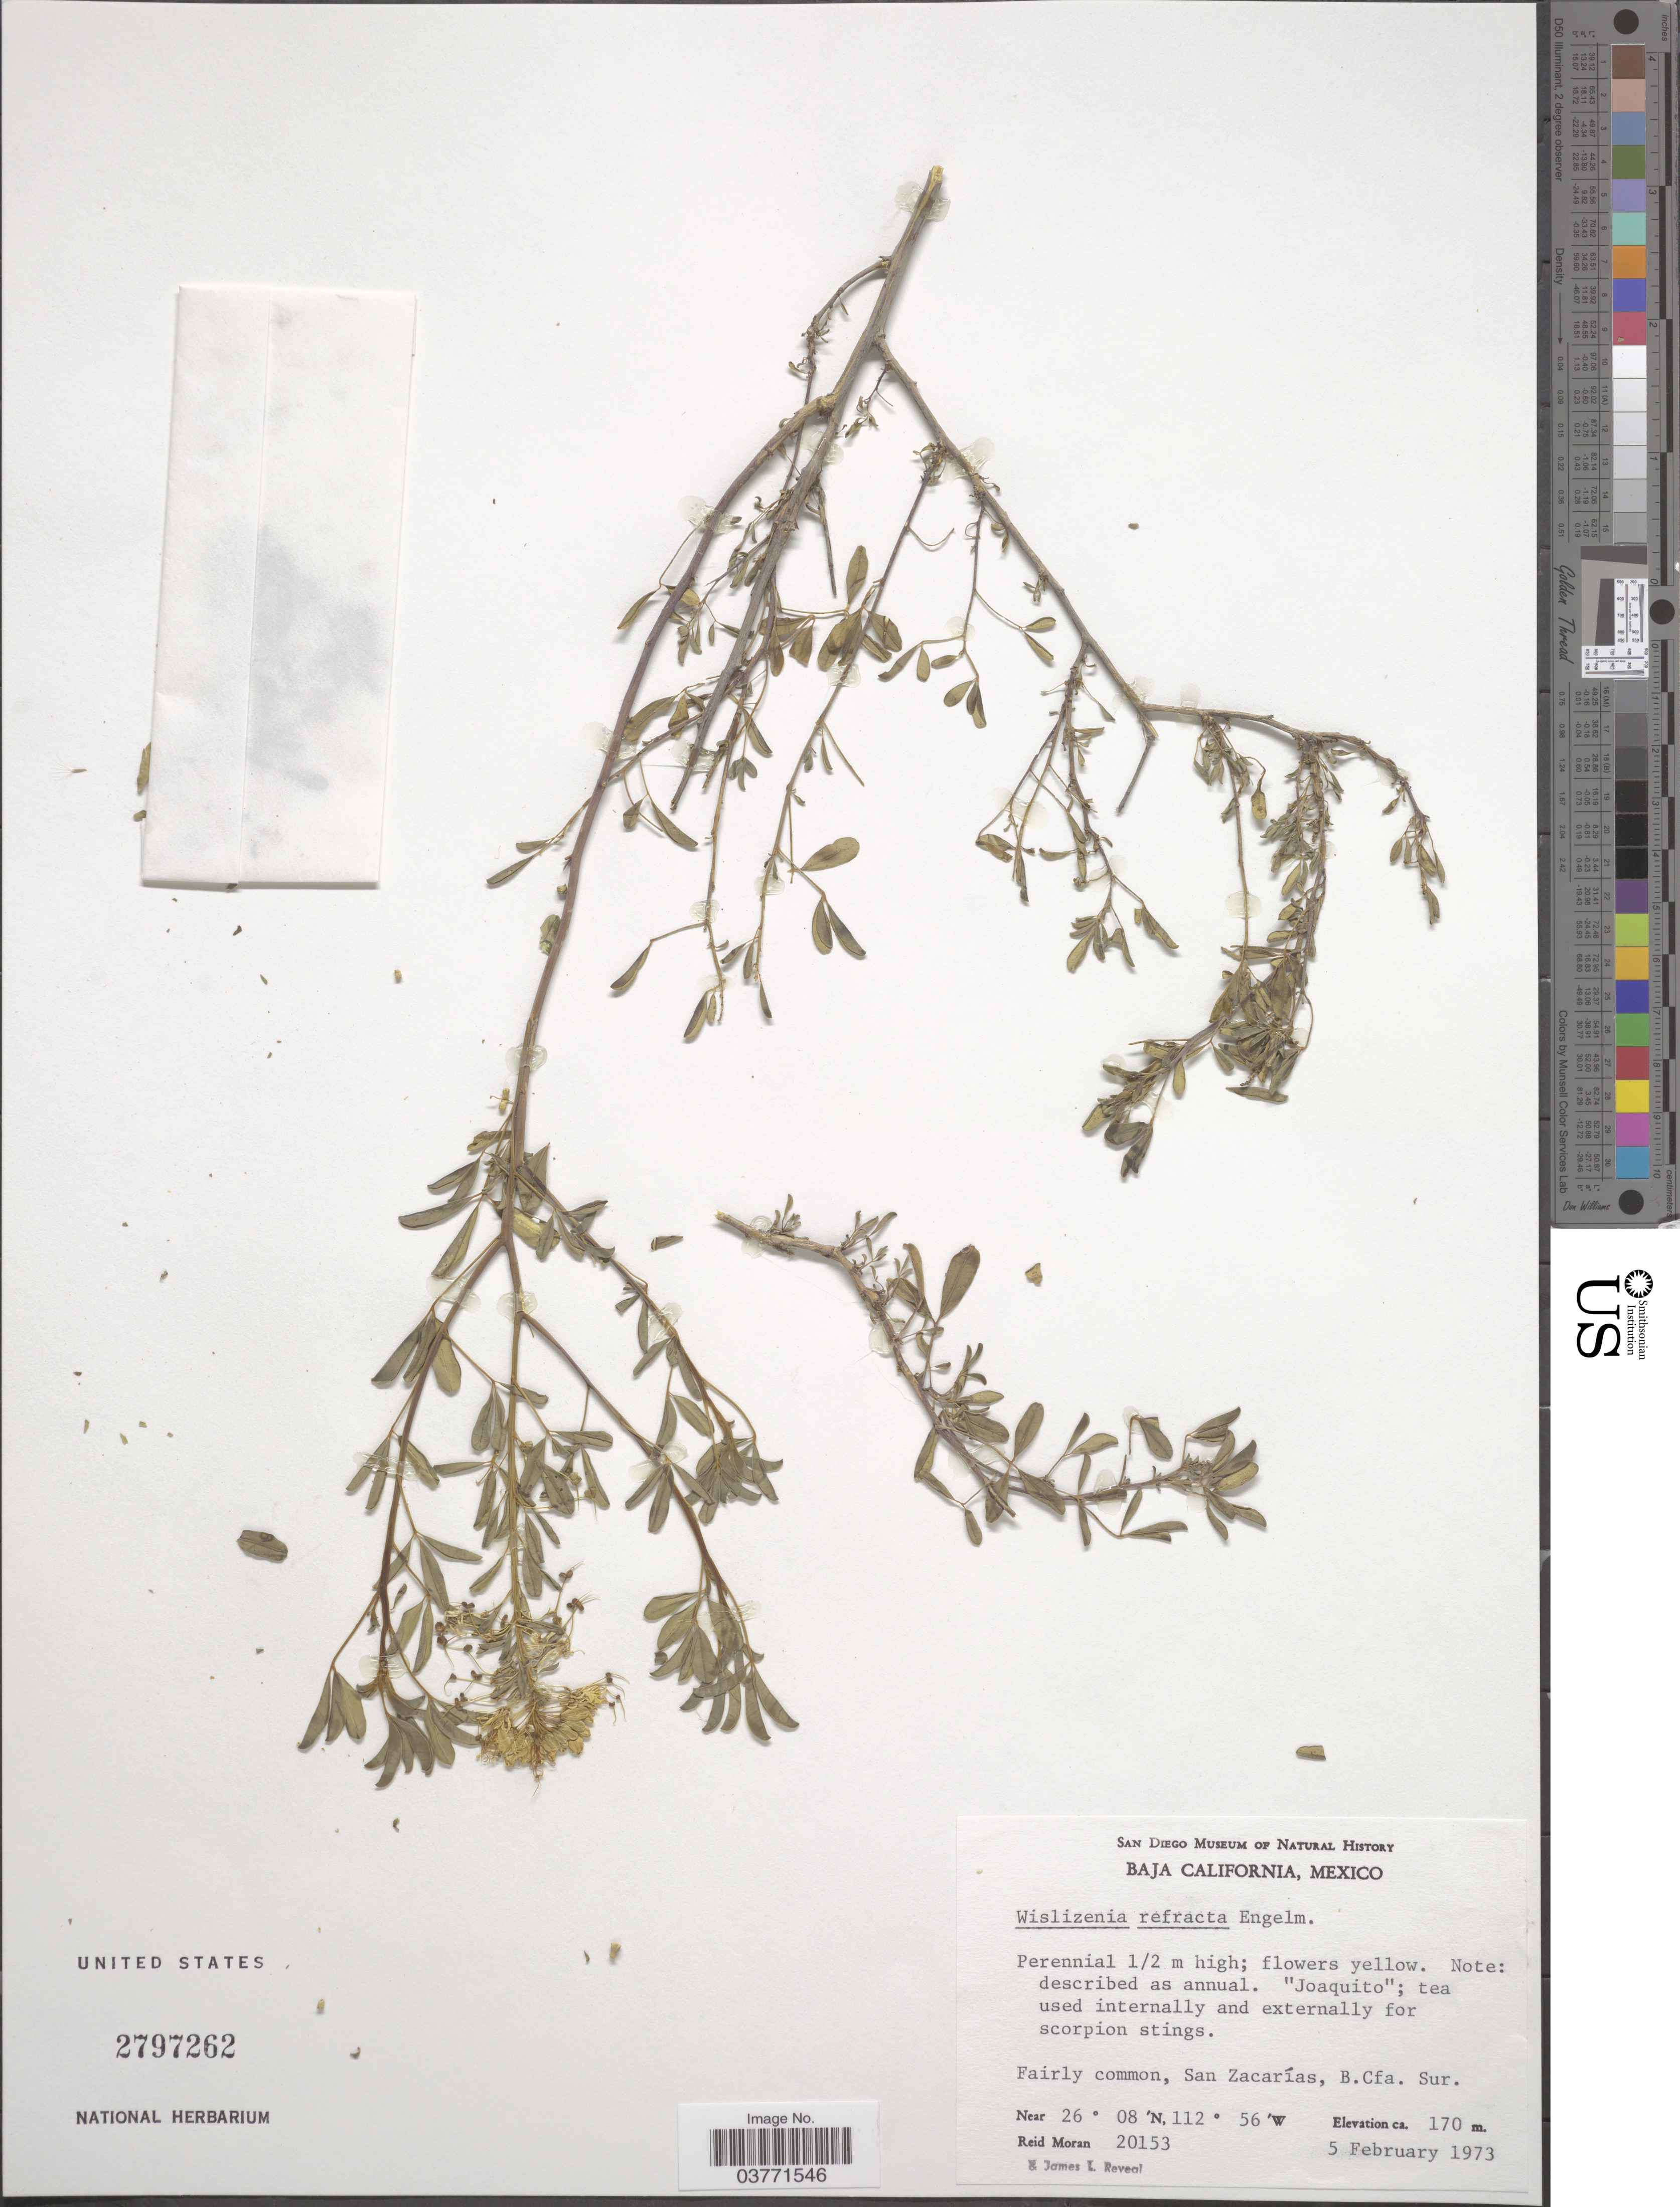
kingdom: Plantae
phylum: Tracheophyta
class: Magnoliopsida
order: Brassicales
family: Cleomaceae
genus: Cleomella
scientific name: Cleomella palmeri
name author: (A. Gray) J.C. Hall & Roalson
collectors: R. V. Moran & J. L. Reveal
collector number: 20153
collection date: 1973-02-05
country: Mexico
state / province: Baja California Sur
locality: San Zacarías.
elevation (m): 170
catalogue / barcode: US 2797262